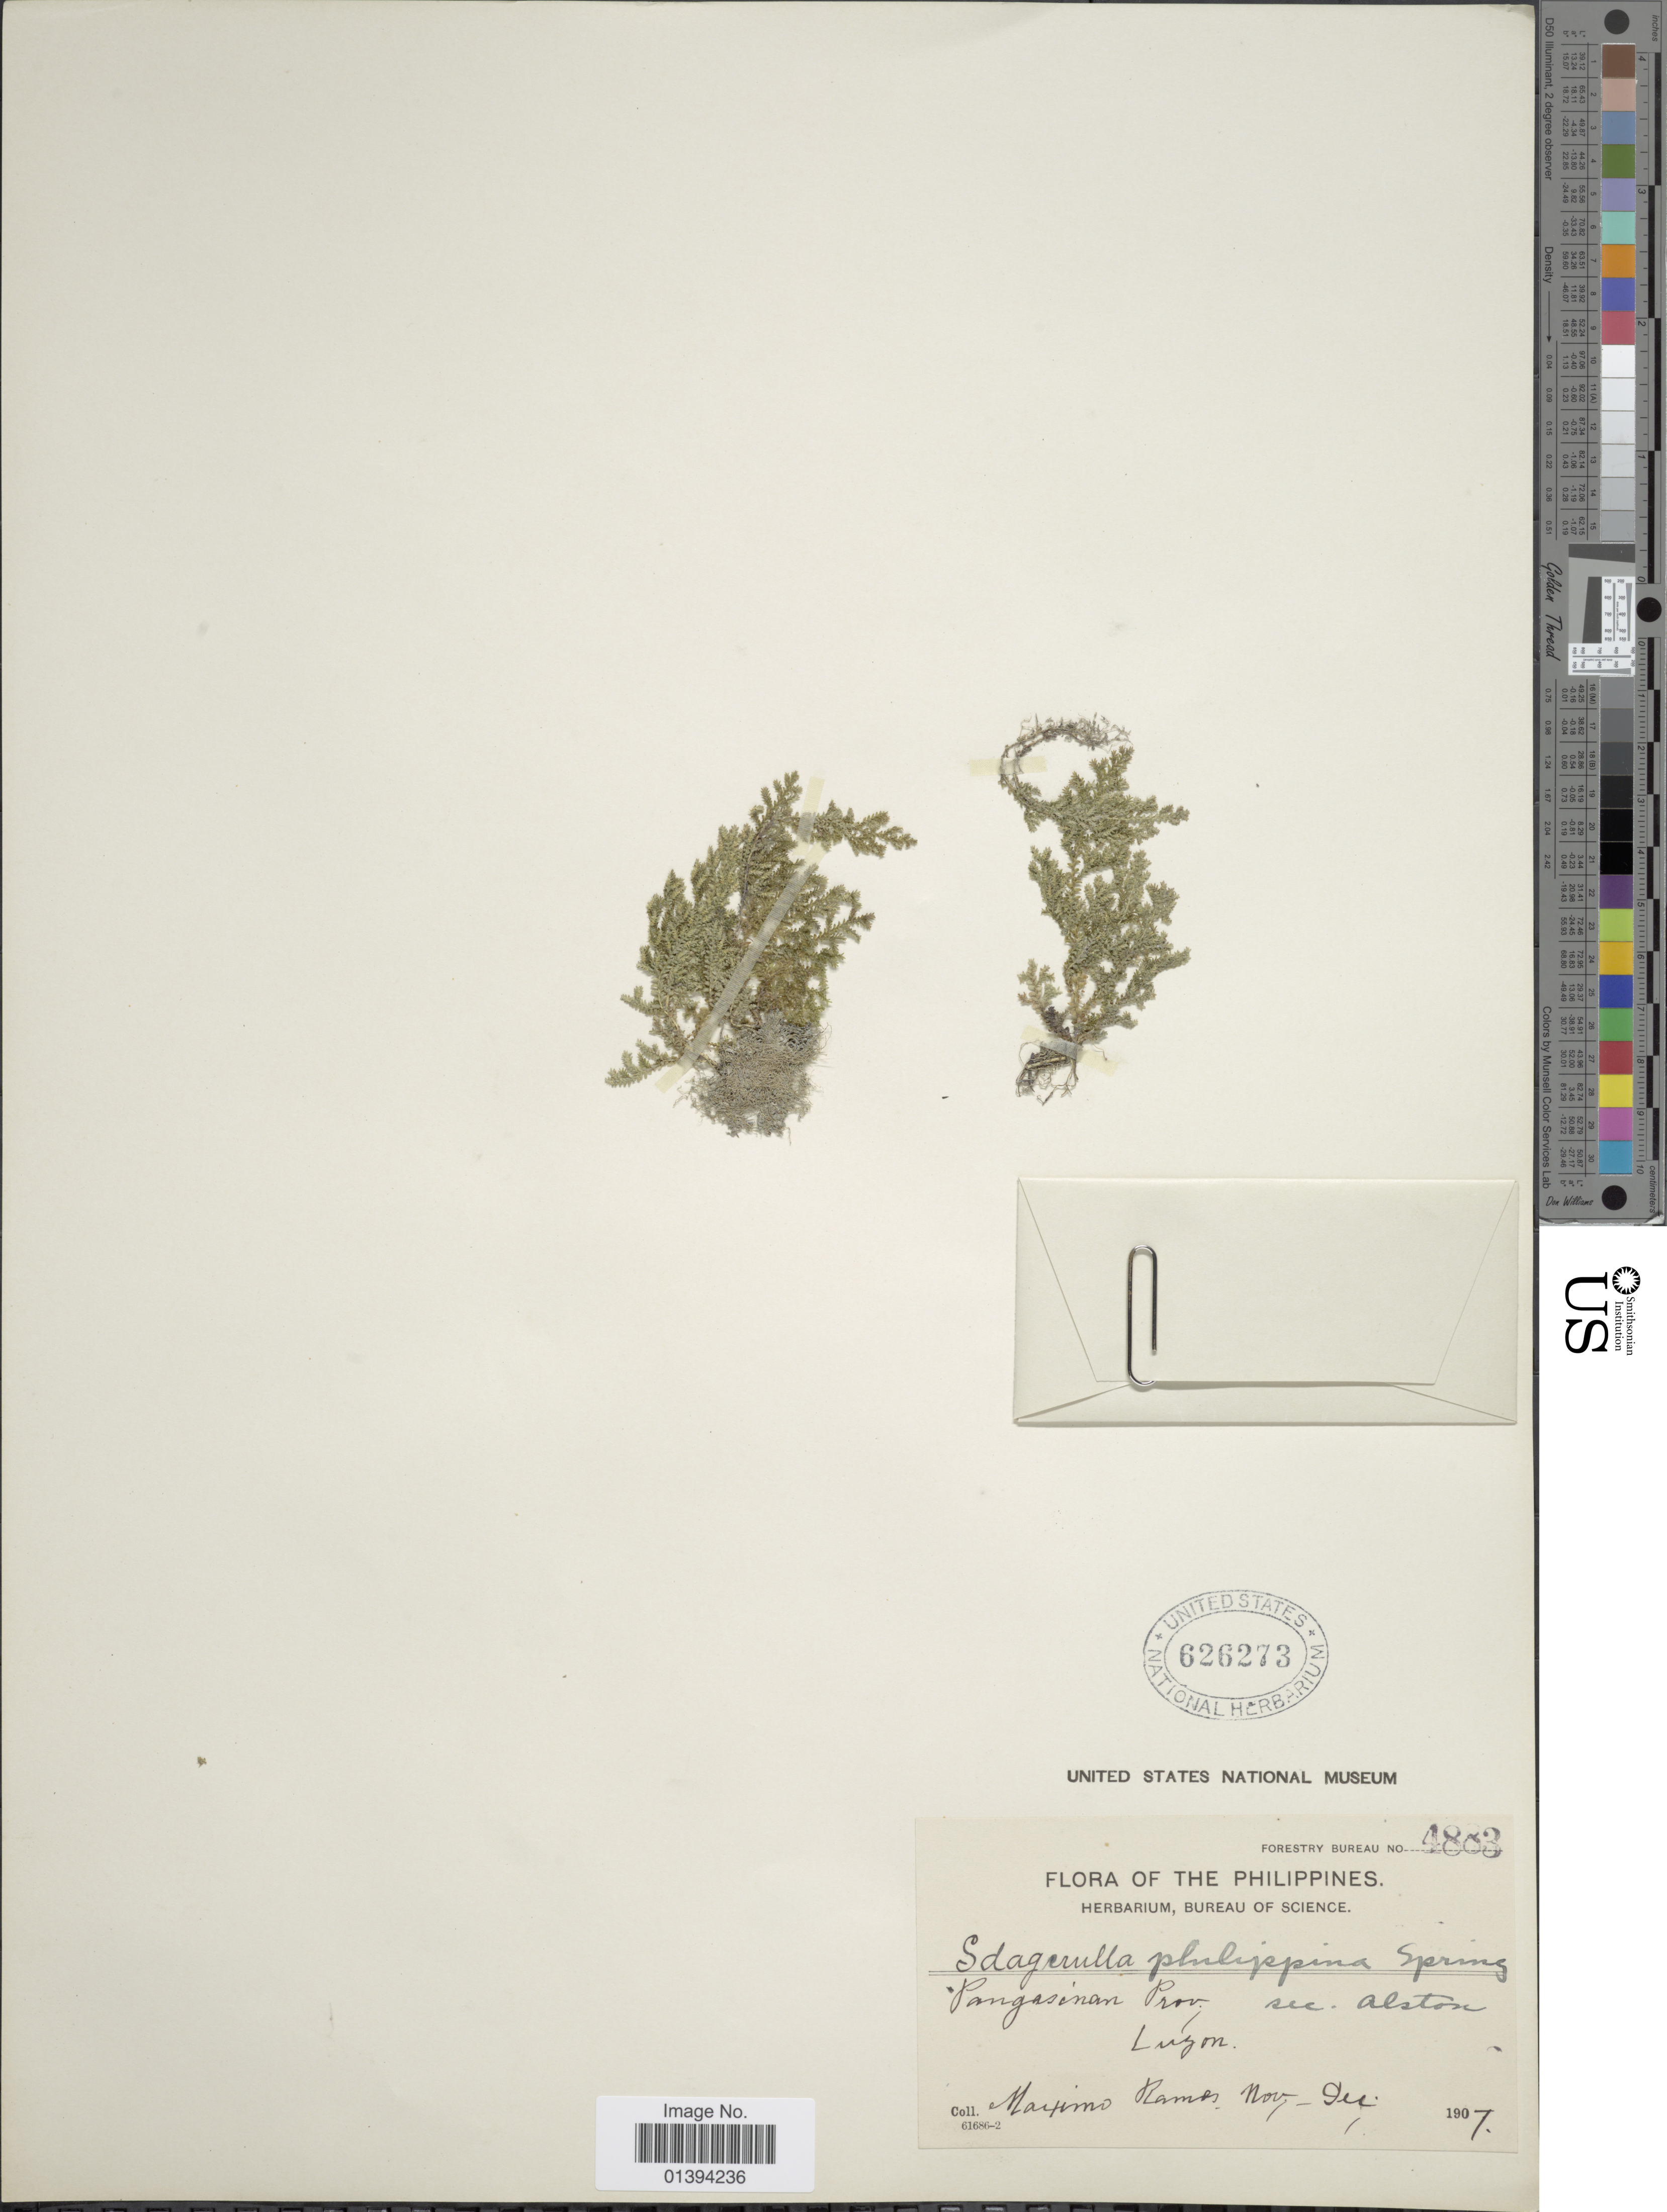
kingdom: Plantae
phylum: Tracheophyta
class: Lycopodiopsida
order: Selaginellales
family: Selaginellaceae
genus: Selaginella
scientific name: Selaginella philippina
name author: Spring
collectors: M. Ramos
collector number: Forestry Bureau 4803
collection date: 1907-11/1907-12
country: Philippines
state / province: Central Luzon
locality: Pangasiman prov., Luzon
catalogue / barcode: US 626273